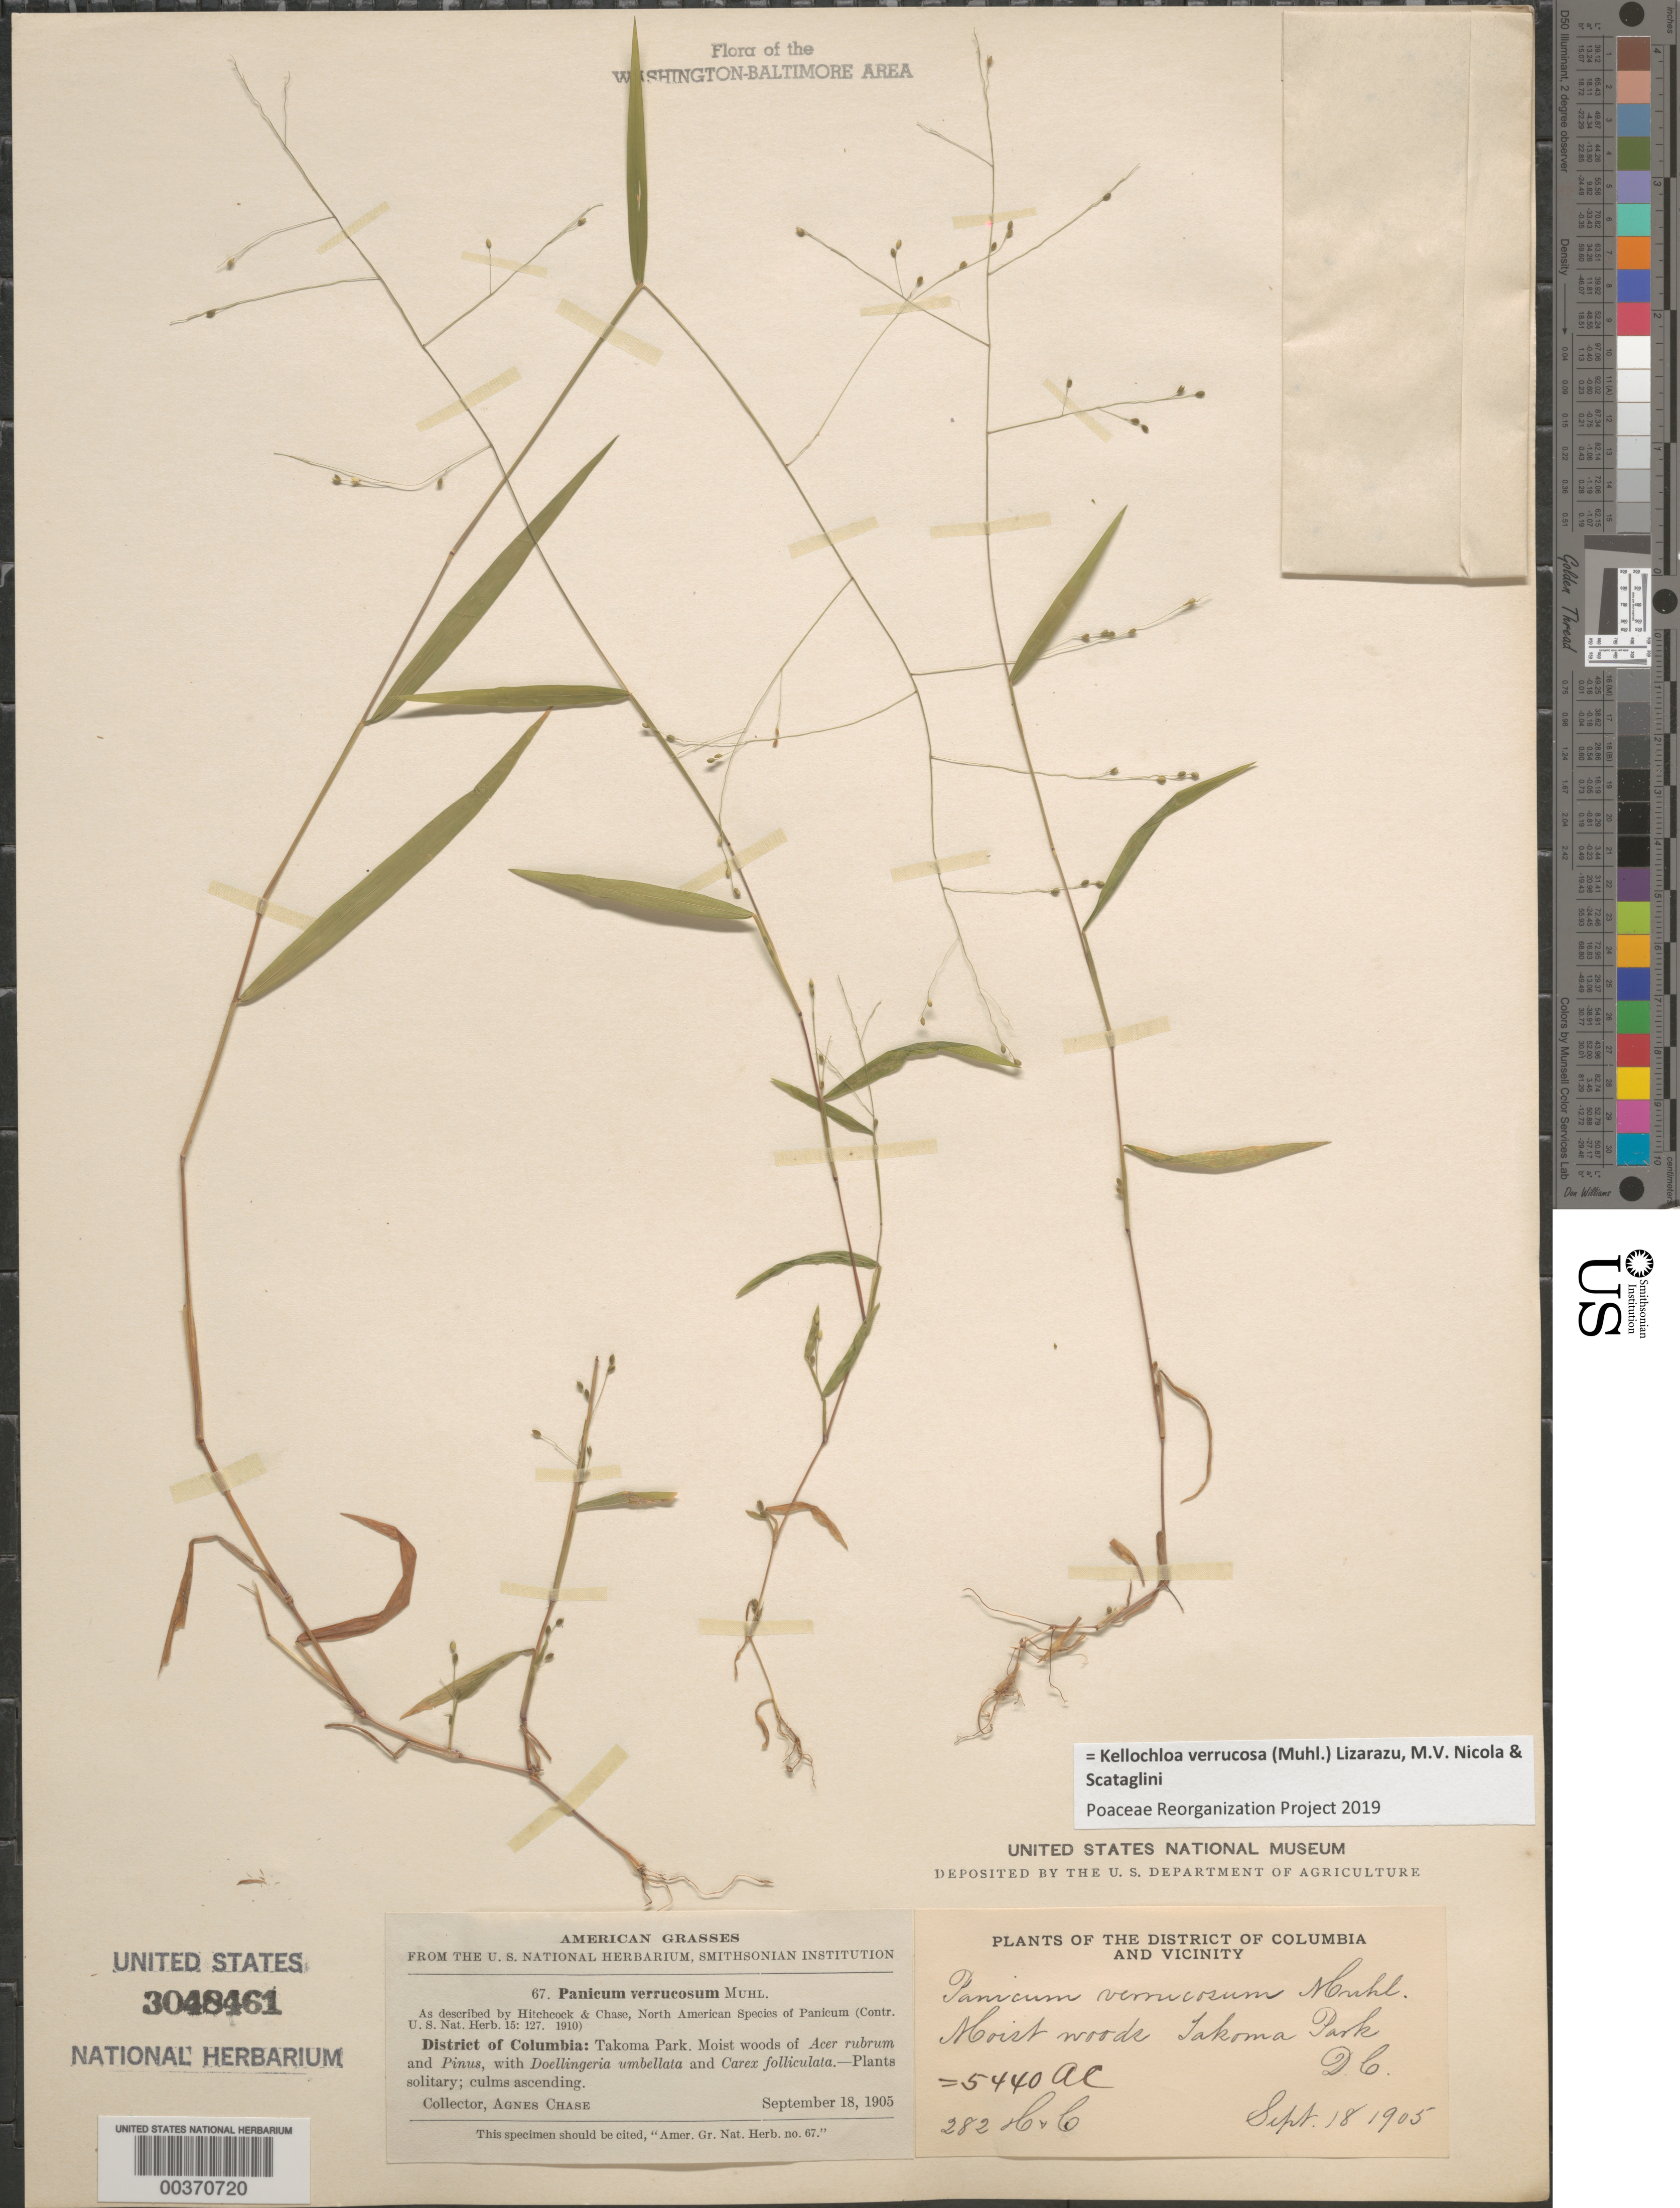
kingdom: Plantae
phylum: Tracheophyta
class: Liliopsida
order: Poales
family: Poaceae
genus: Panicum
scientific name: Panicum verrucosum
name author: Muhl.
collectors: A. Chase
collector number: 282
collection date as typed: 18 Sep 1905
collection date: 1905-09-18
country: United States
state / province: District of Columbia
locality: Takoma Park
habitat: Moist woods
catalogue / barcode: US 3048461